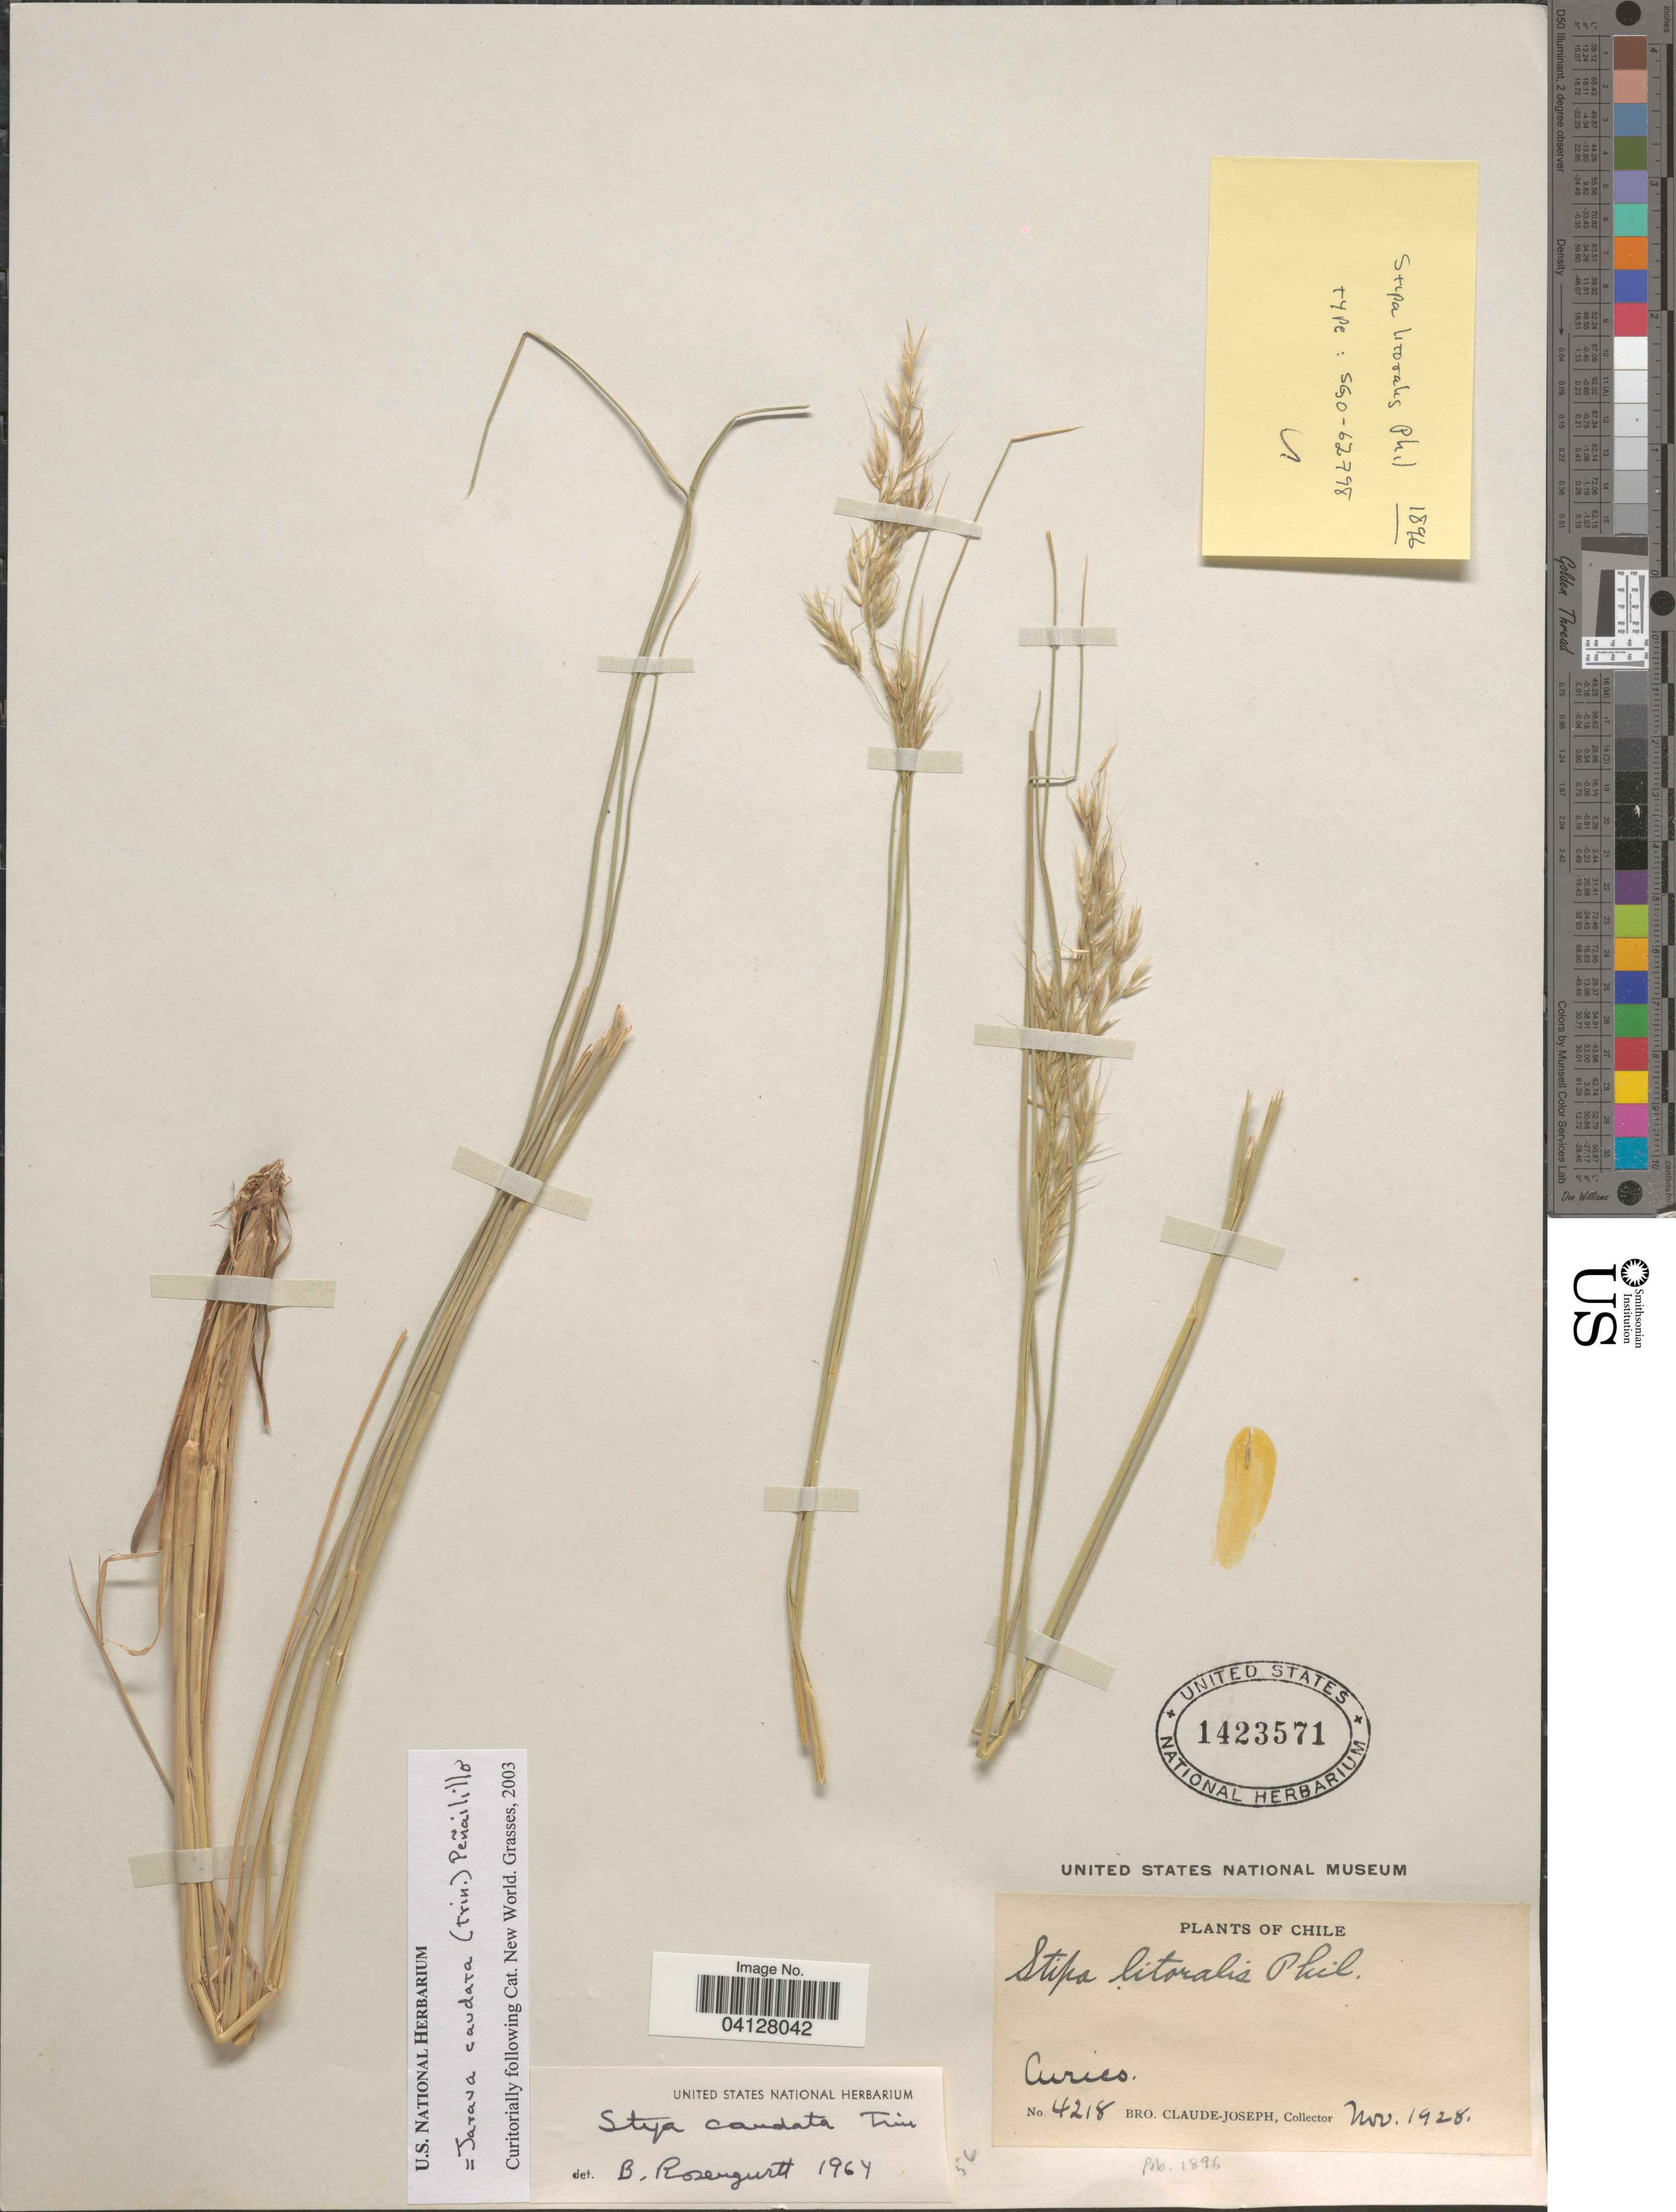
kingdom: Plantae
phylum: Tracheophyta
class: Liliopsida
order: Poales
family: Poaceae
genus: Jarava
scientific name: Jarava caudata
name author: (Trin.) Peñailillo B.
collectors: Bro. Claude-Joseph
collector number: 4218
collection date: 1928-11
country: Chile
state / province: Maule (VII)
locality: Curico.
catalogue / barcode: US 1423571